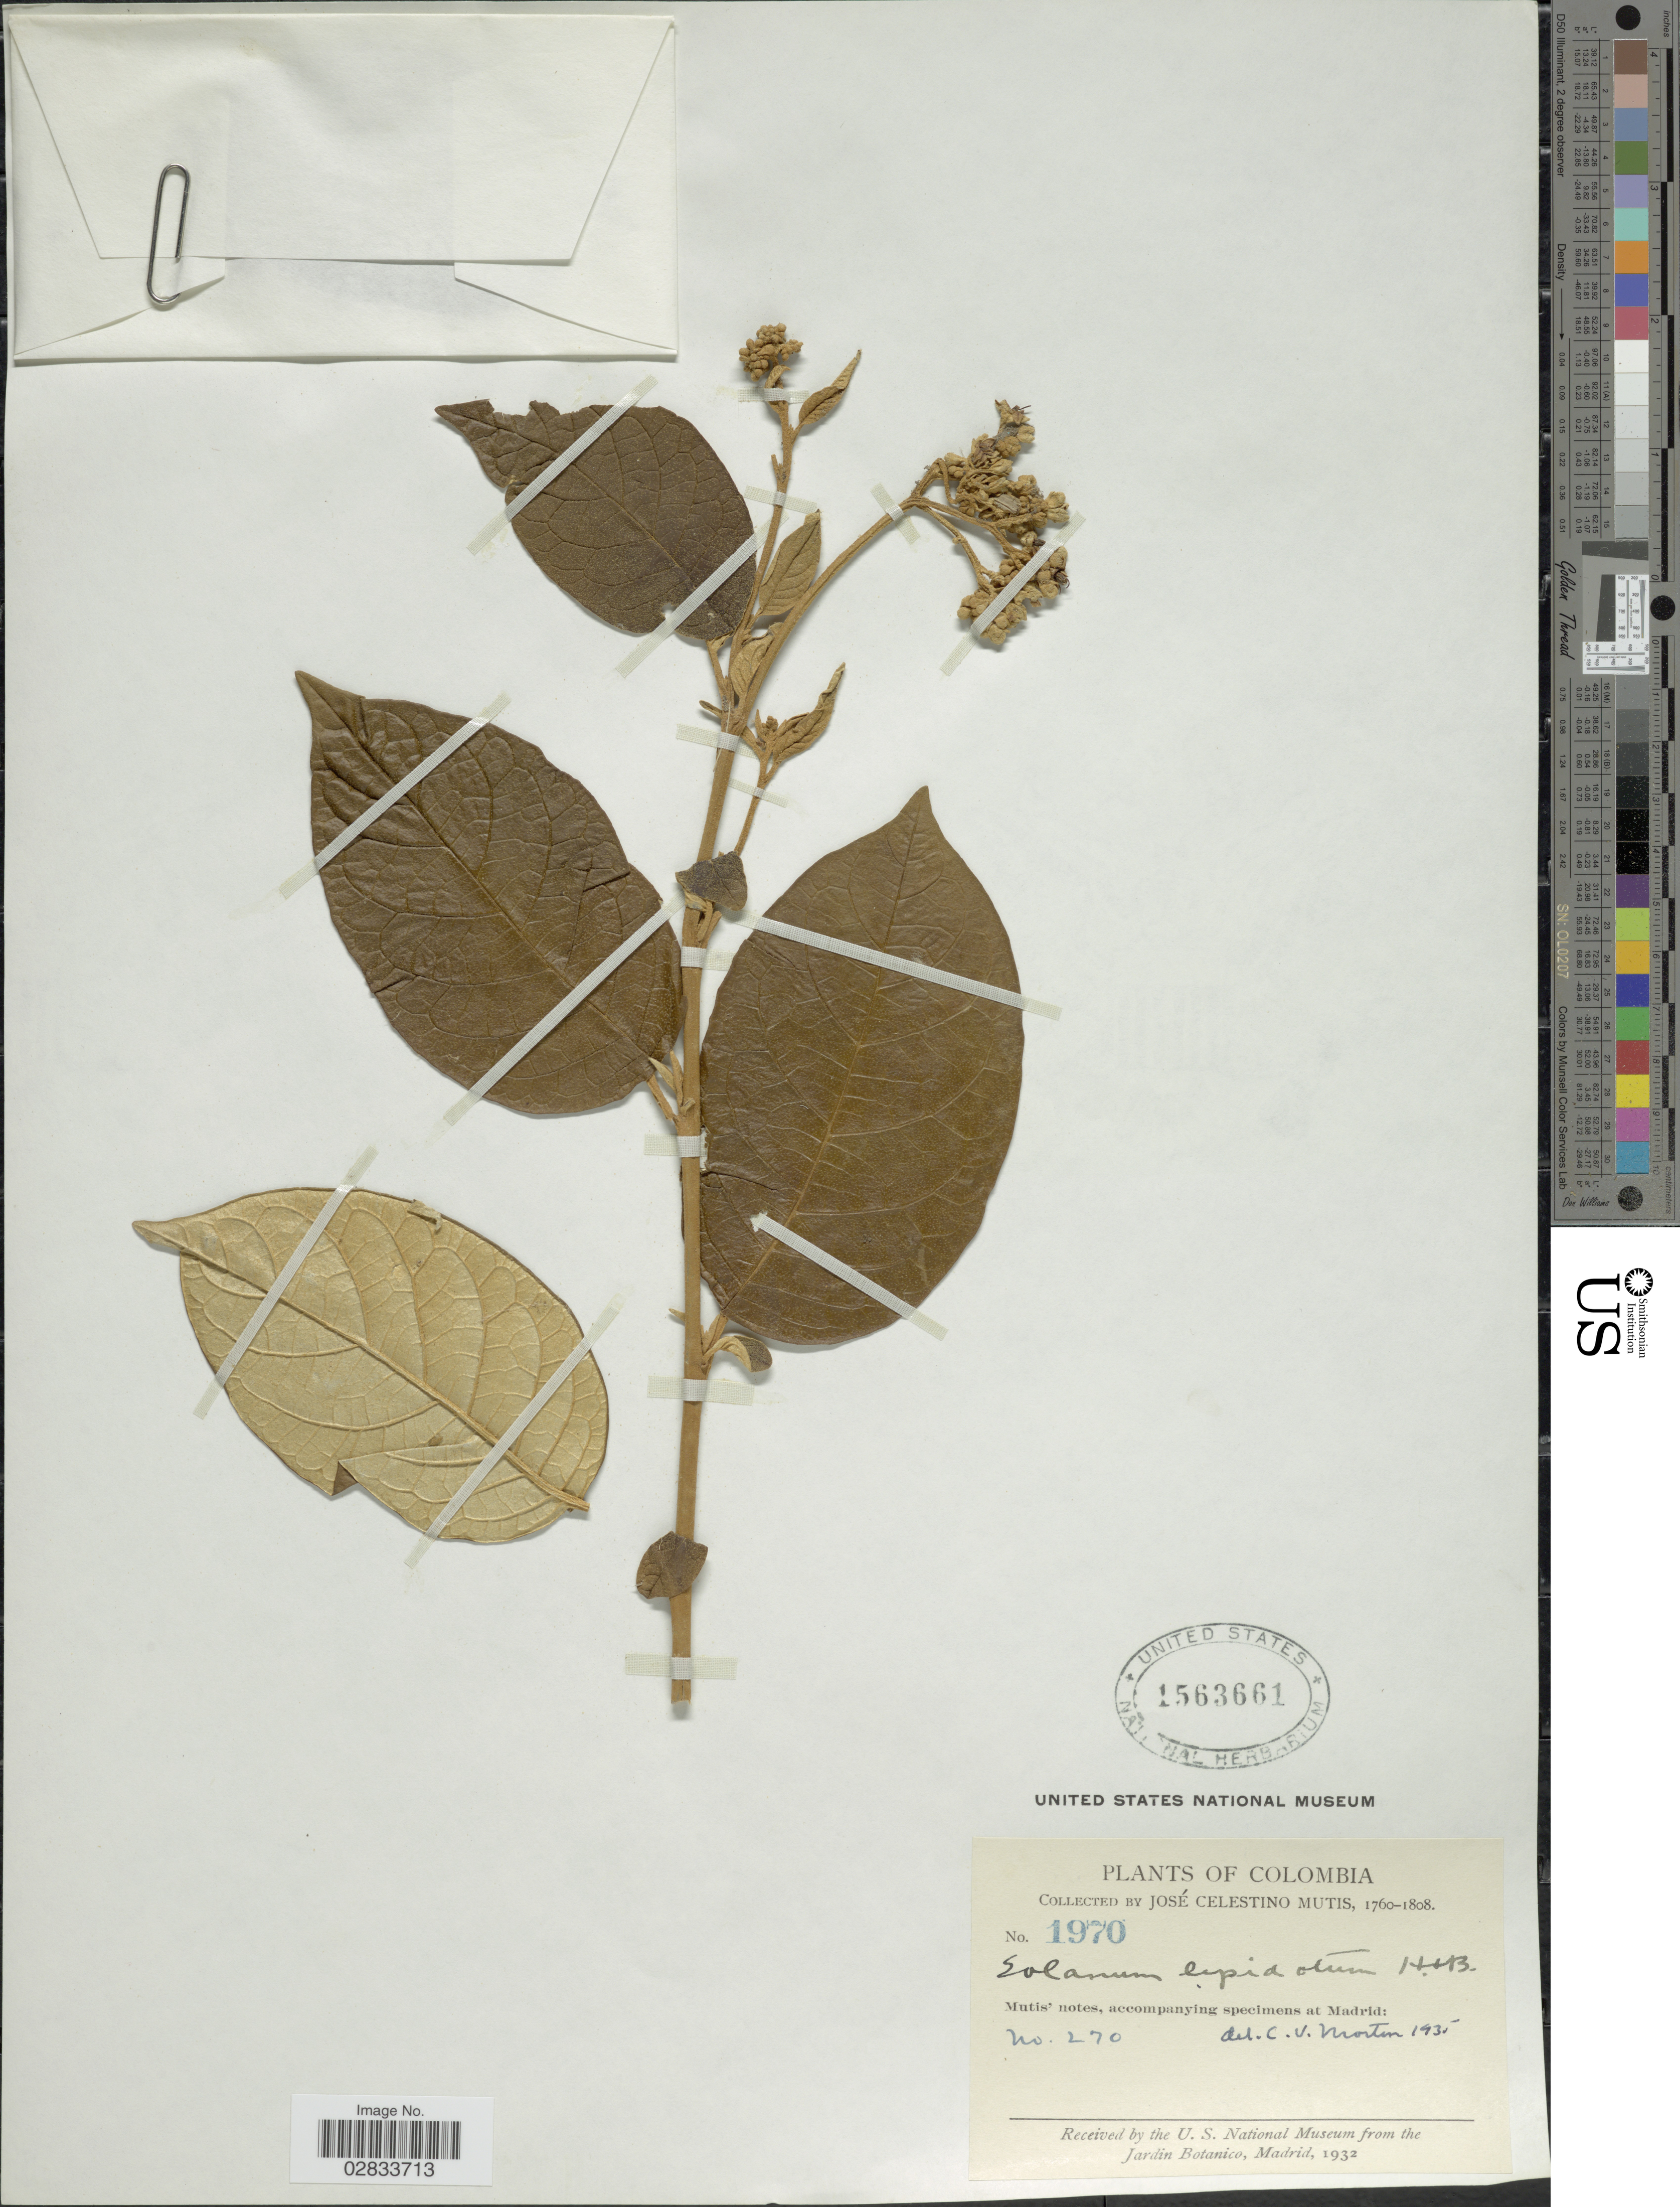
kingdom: Plantae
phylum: Tracheophyta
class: Magnoliopsida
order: Solanales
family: Solanaceae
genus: Solanum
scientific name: Solanum lepidotum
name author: Humb. & Bonpl. ex Dunal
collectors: J. C. B. Mutis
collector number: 1970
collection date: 1760/1808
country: Colombia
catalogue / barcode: US 1563661